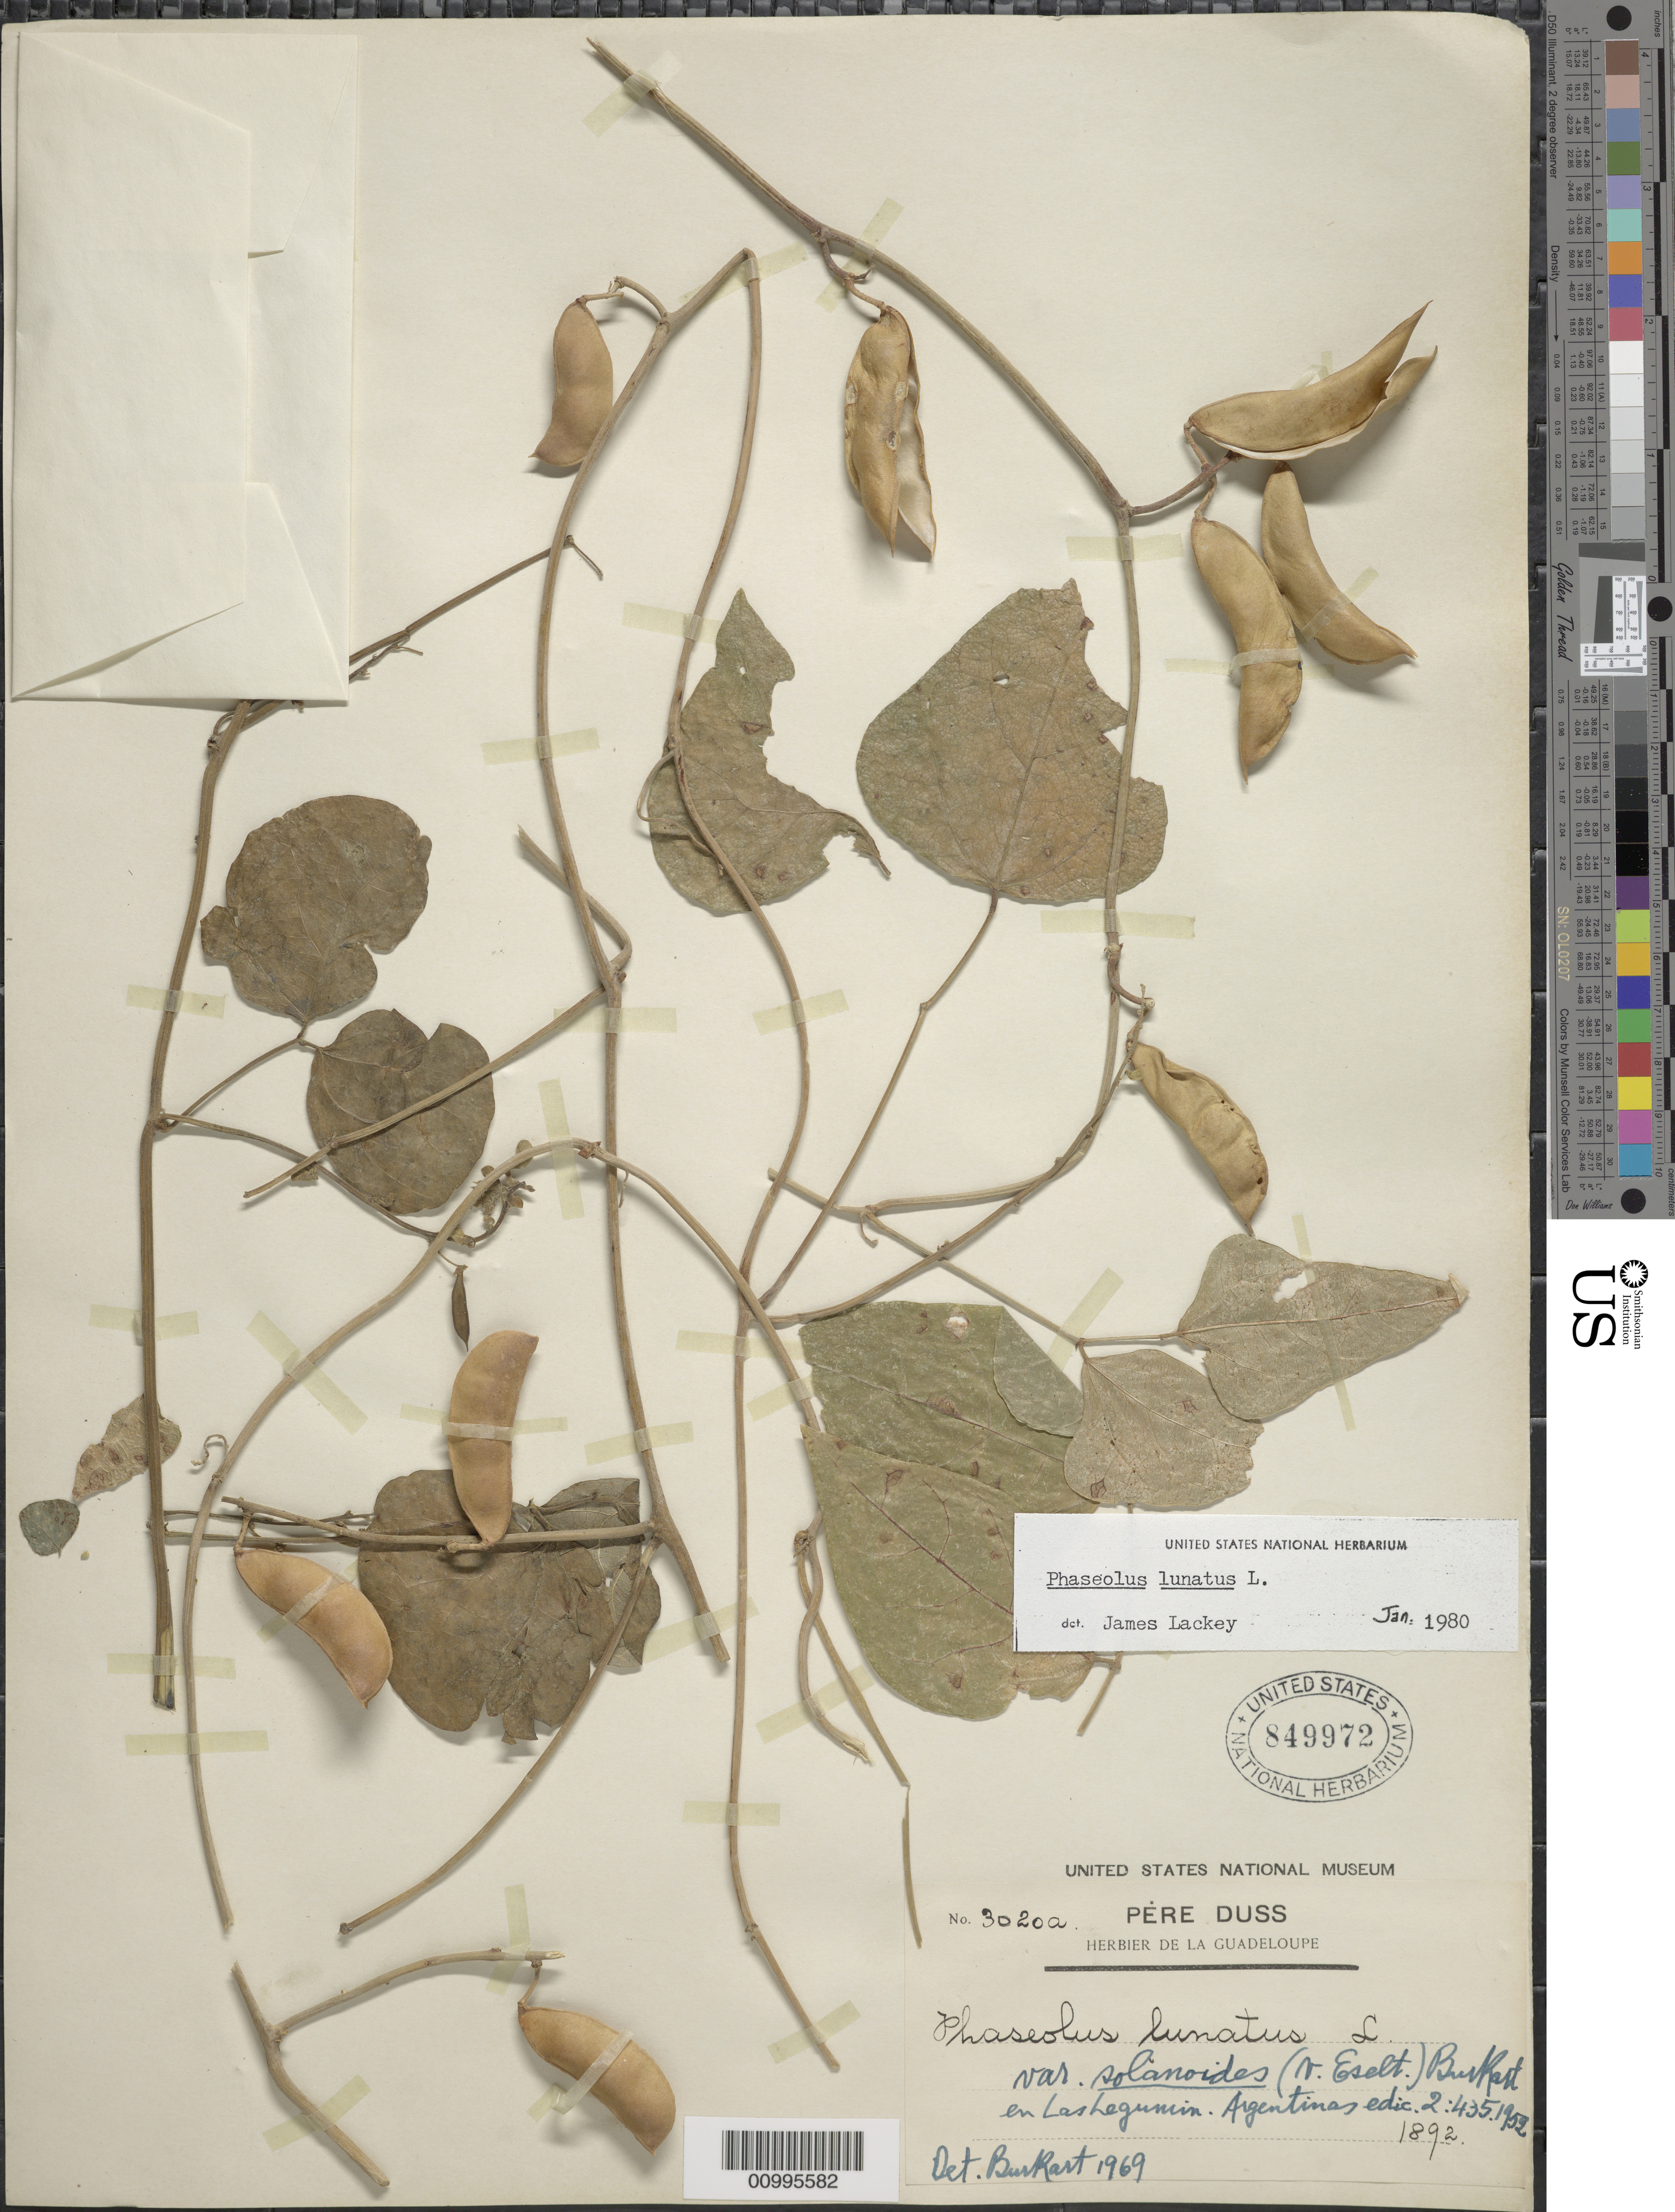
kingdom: Plantae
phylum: Tracheophyta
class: Magnoliopsida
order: Fabales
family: Fabaceae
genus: Phaseolus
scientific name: Phaseolus lunatus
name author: L.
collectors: Père Duss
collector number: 3020a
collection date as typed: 1892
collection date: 1892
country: Guadeloupe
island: Basse Terre [Guadeloupe]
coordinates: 0 N, 0 E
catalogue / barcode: US 849972